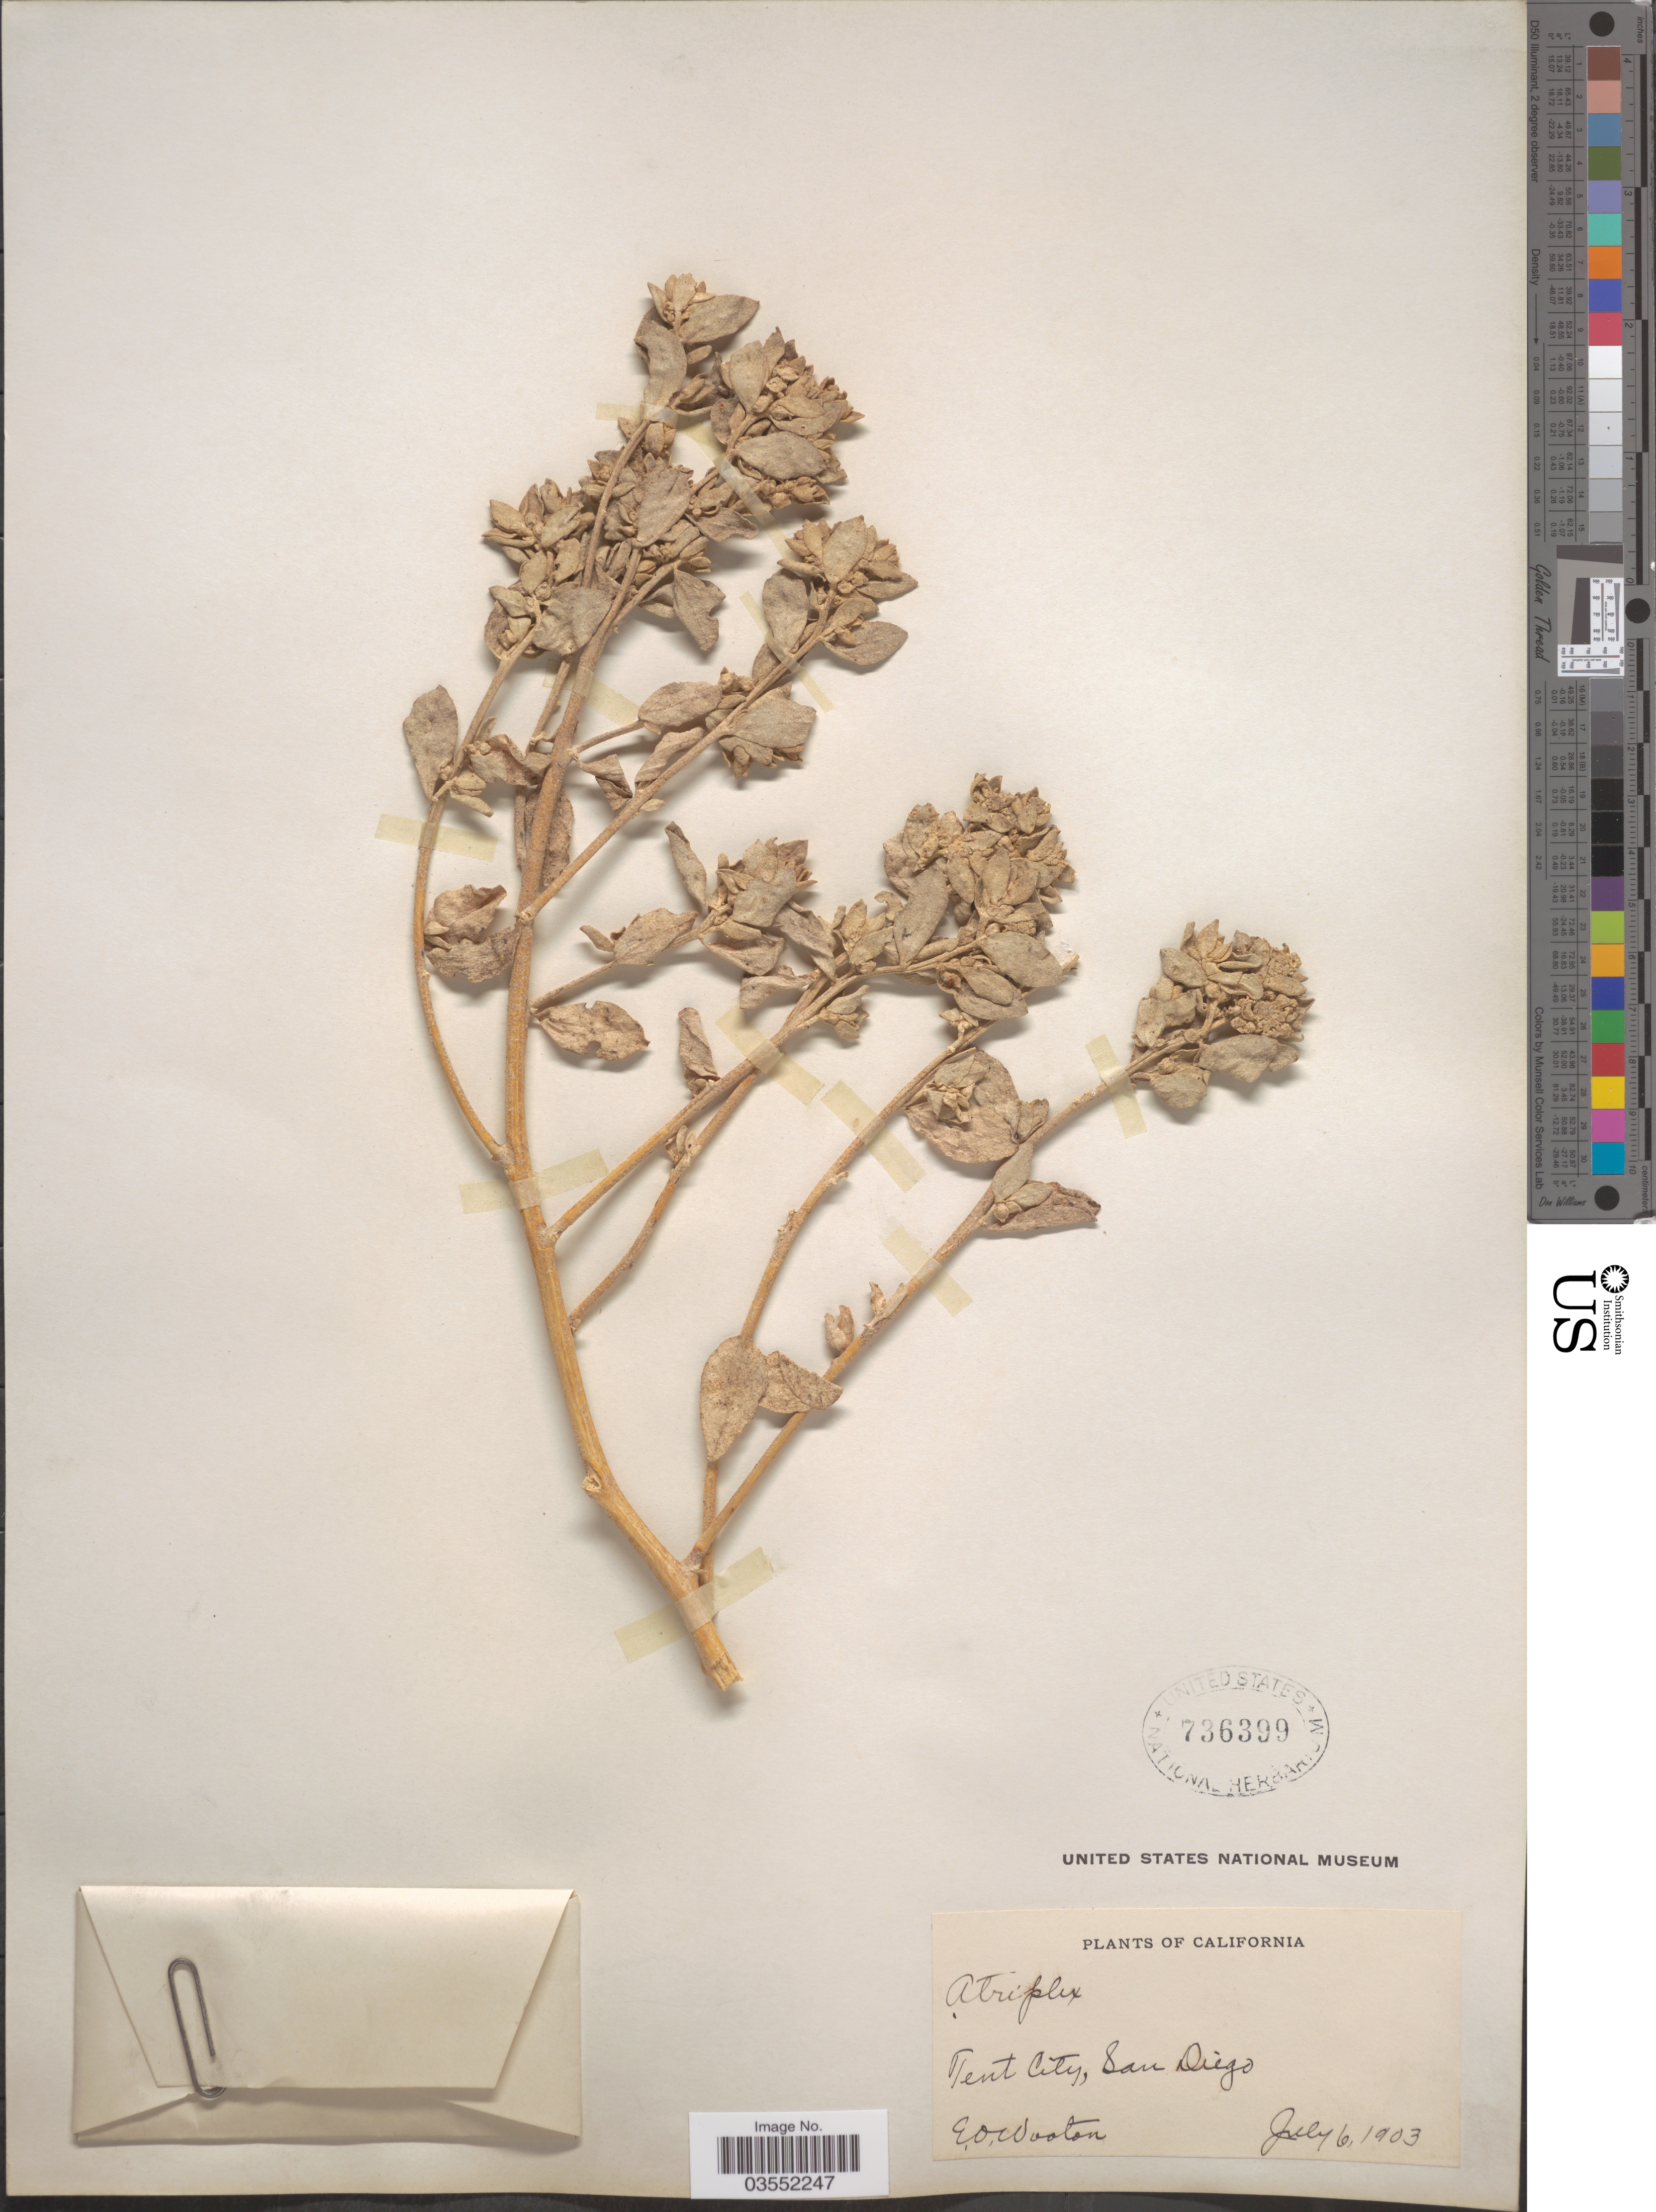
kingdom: Plantae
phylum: Tracheophyta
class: Magnoliopsida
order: Caryophyllales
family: Amaranthaceae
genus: Atriplex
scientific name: Atriplex leucophylla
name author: (Moq.) D. Dietr.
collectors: E. O. Wooton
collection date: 1903-07-06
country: United States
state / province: California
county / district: San Diego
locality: Tent City, San Diego.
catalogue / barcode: US 736399